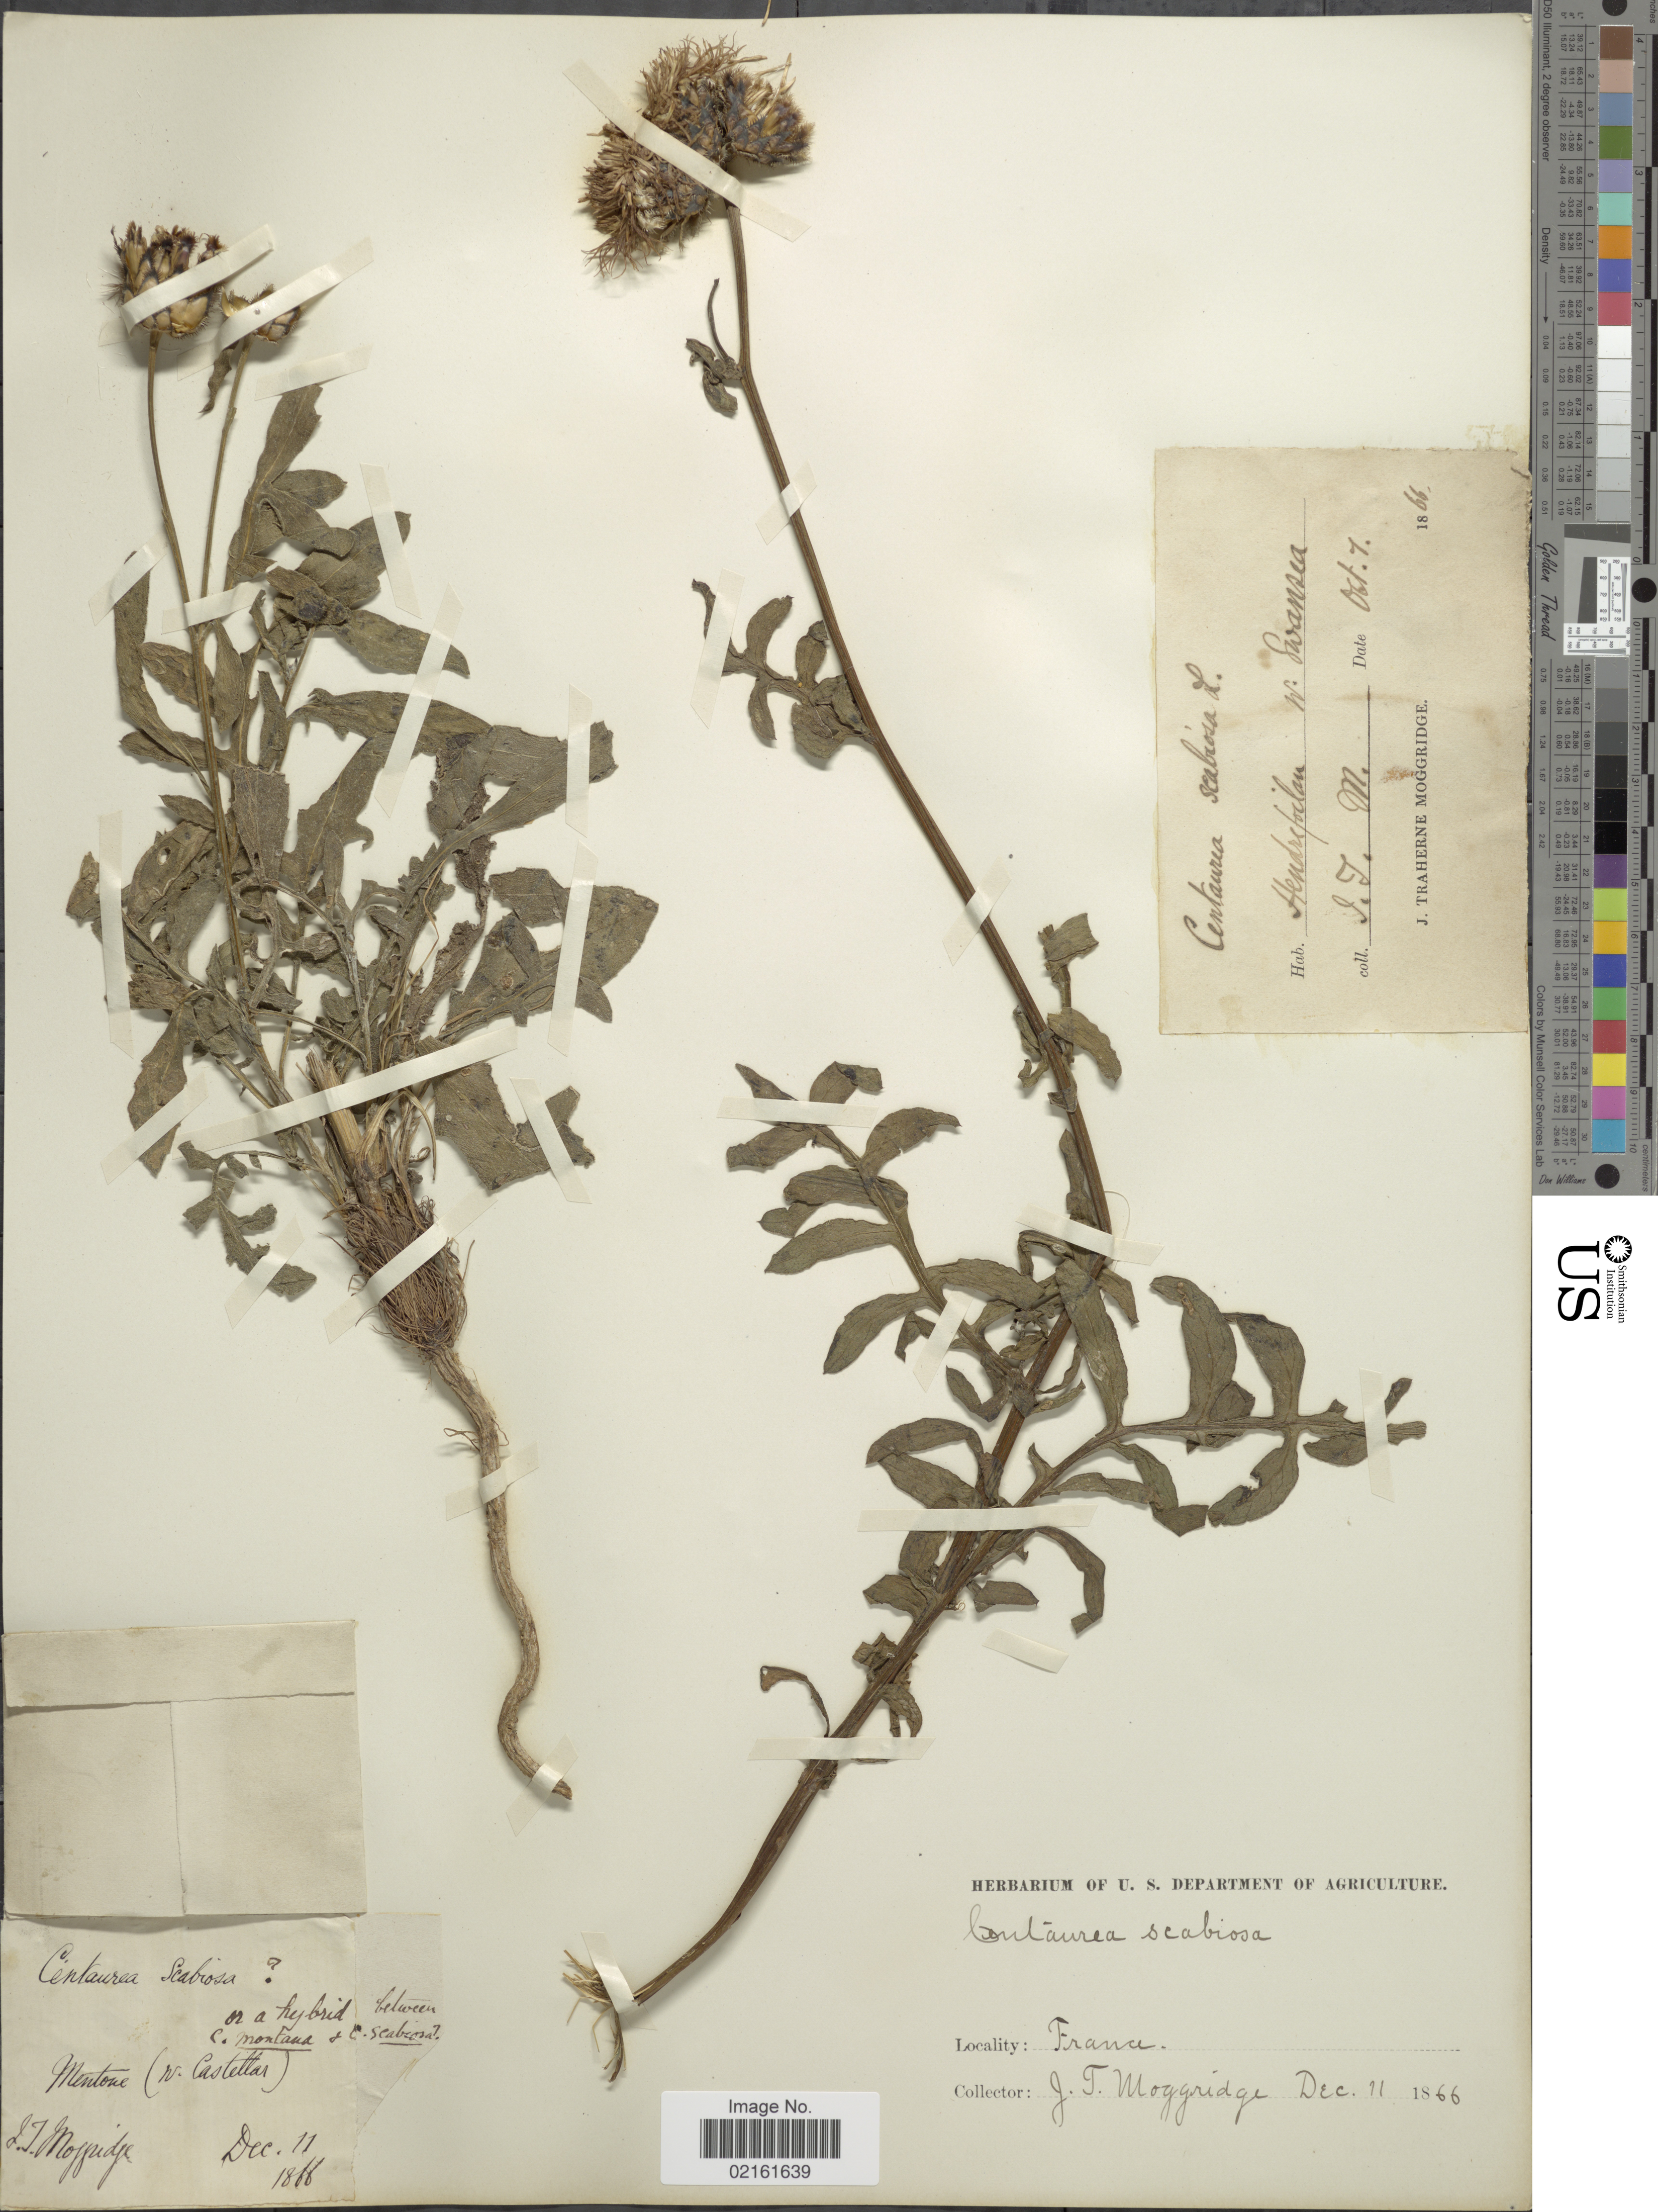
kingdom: Plantae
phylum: Tracheophyta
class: Magnoliopsida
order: Asterales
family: Asteraceae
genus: Centaurea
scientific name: Centaurea scabiosa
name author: L.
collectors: J. T. Moggridge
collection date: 1866-12-11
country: France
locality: Mentone (W. Castellar). Hendrefoilan [interpreted] W. Savansa